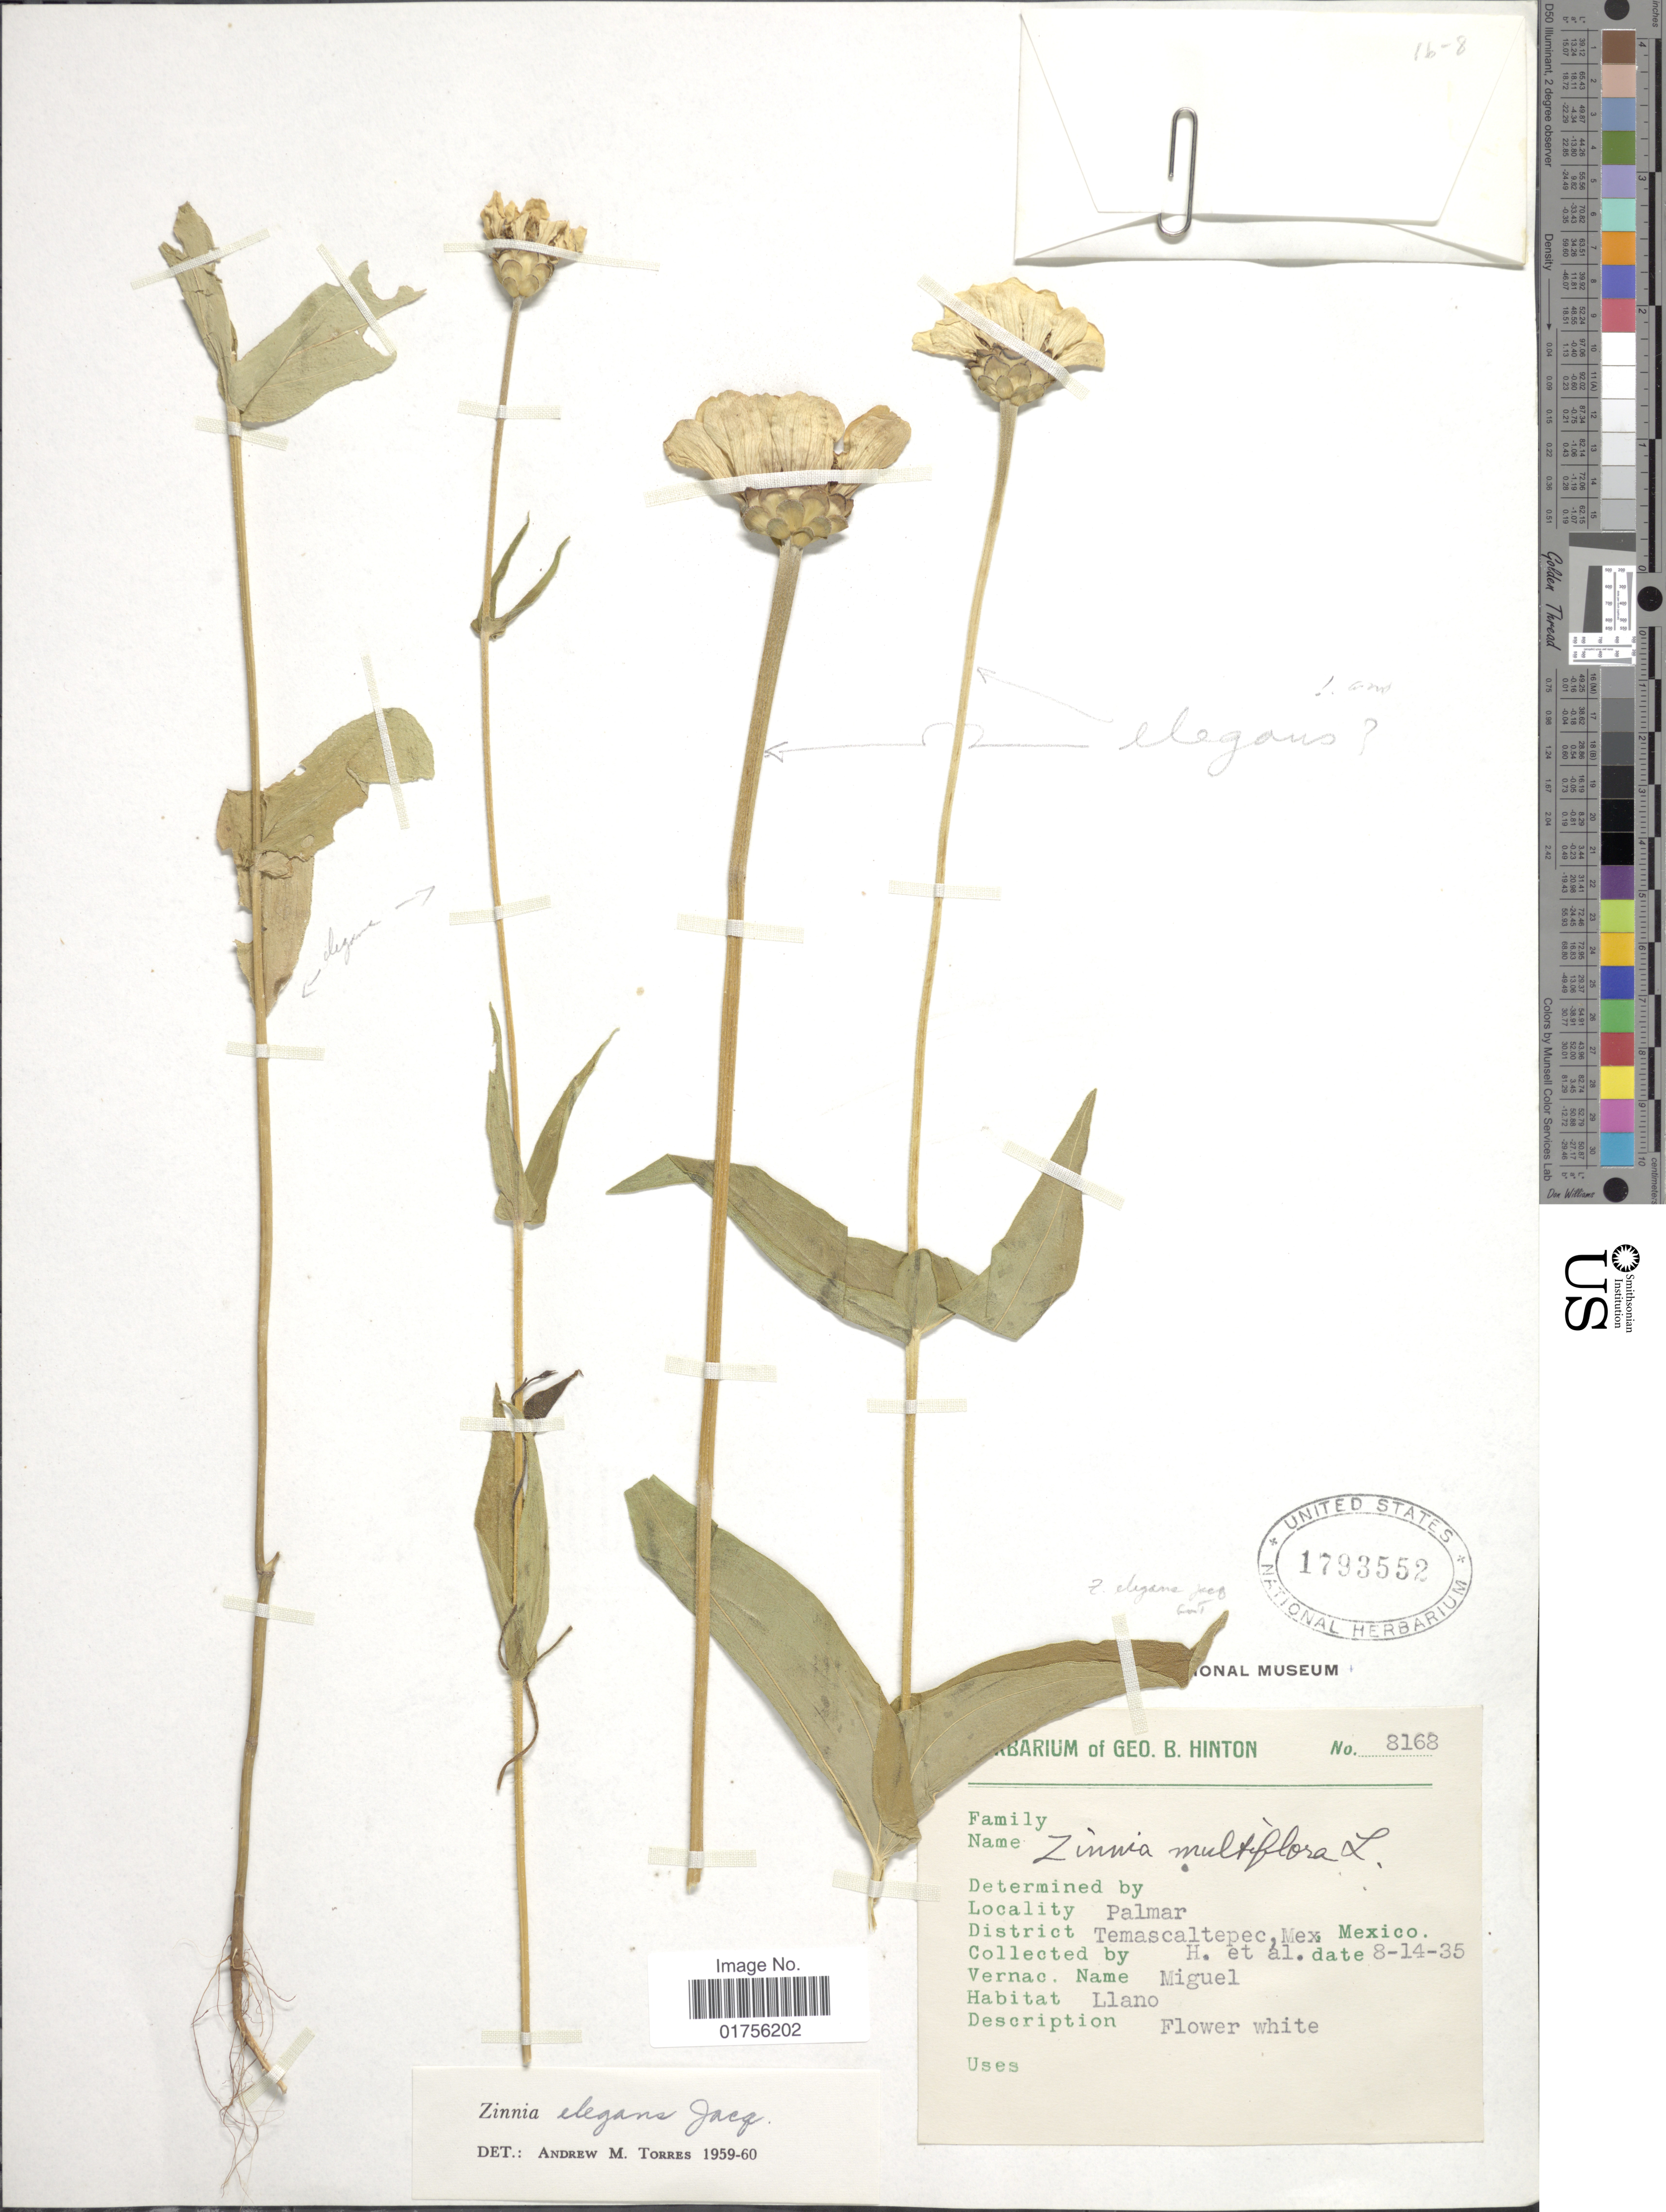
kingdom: Plantae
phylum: Tracheophyta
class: Magnoliopsida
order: Asterales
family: Asteraceae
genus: Zinnia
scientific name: Zinnia elegans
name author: Jacq.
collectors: G. B. Hinton & et al.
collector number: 8168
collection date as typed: Transcribed d/m/y: 14/8/35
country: Mexico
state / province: México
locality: Palmar, Diustrict Temascaltepec, Mex., Mexico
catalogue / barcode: US 1793552